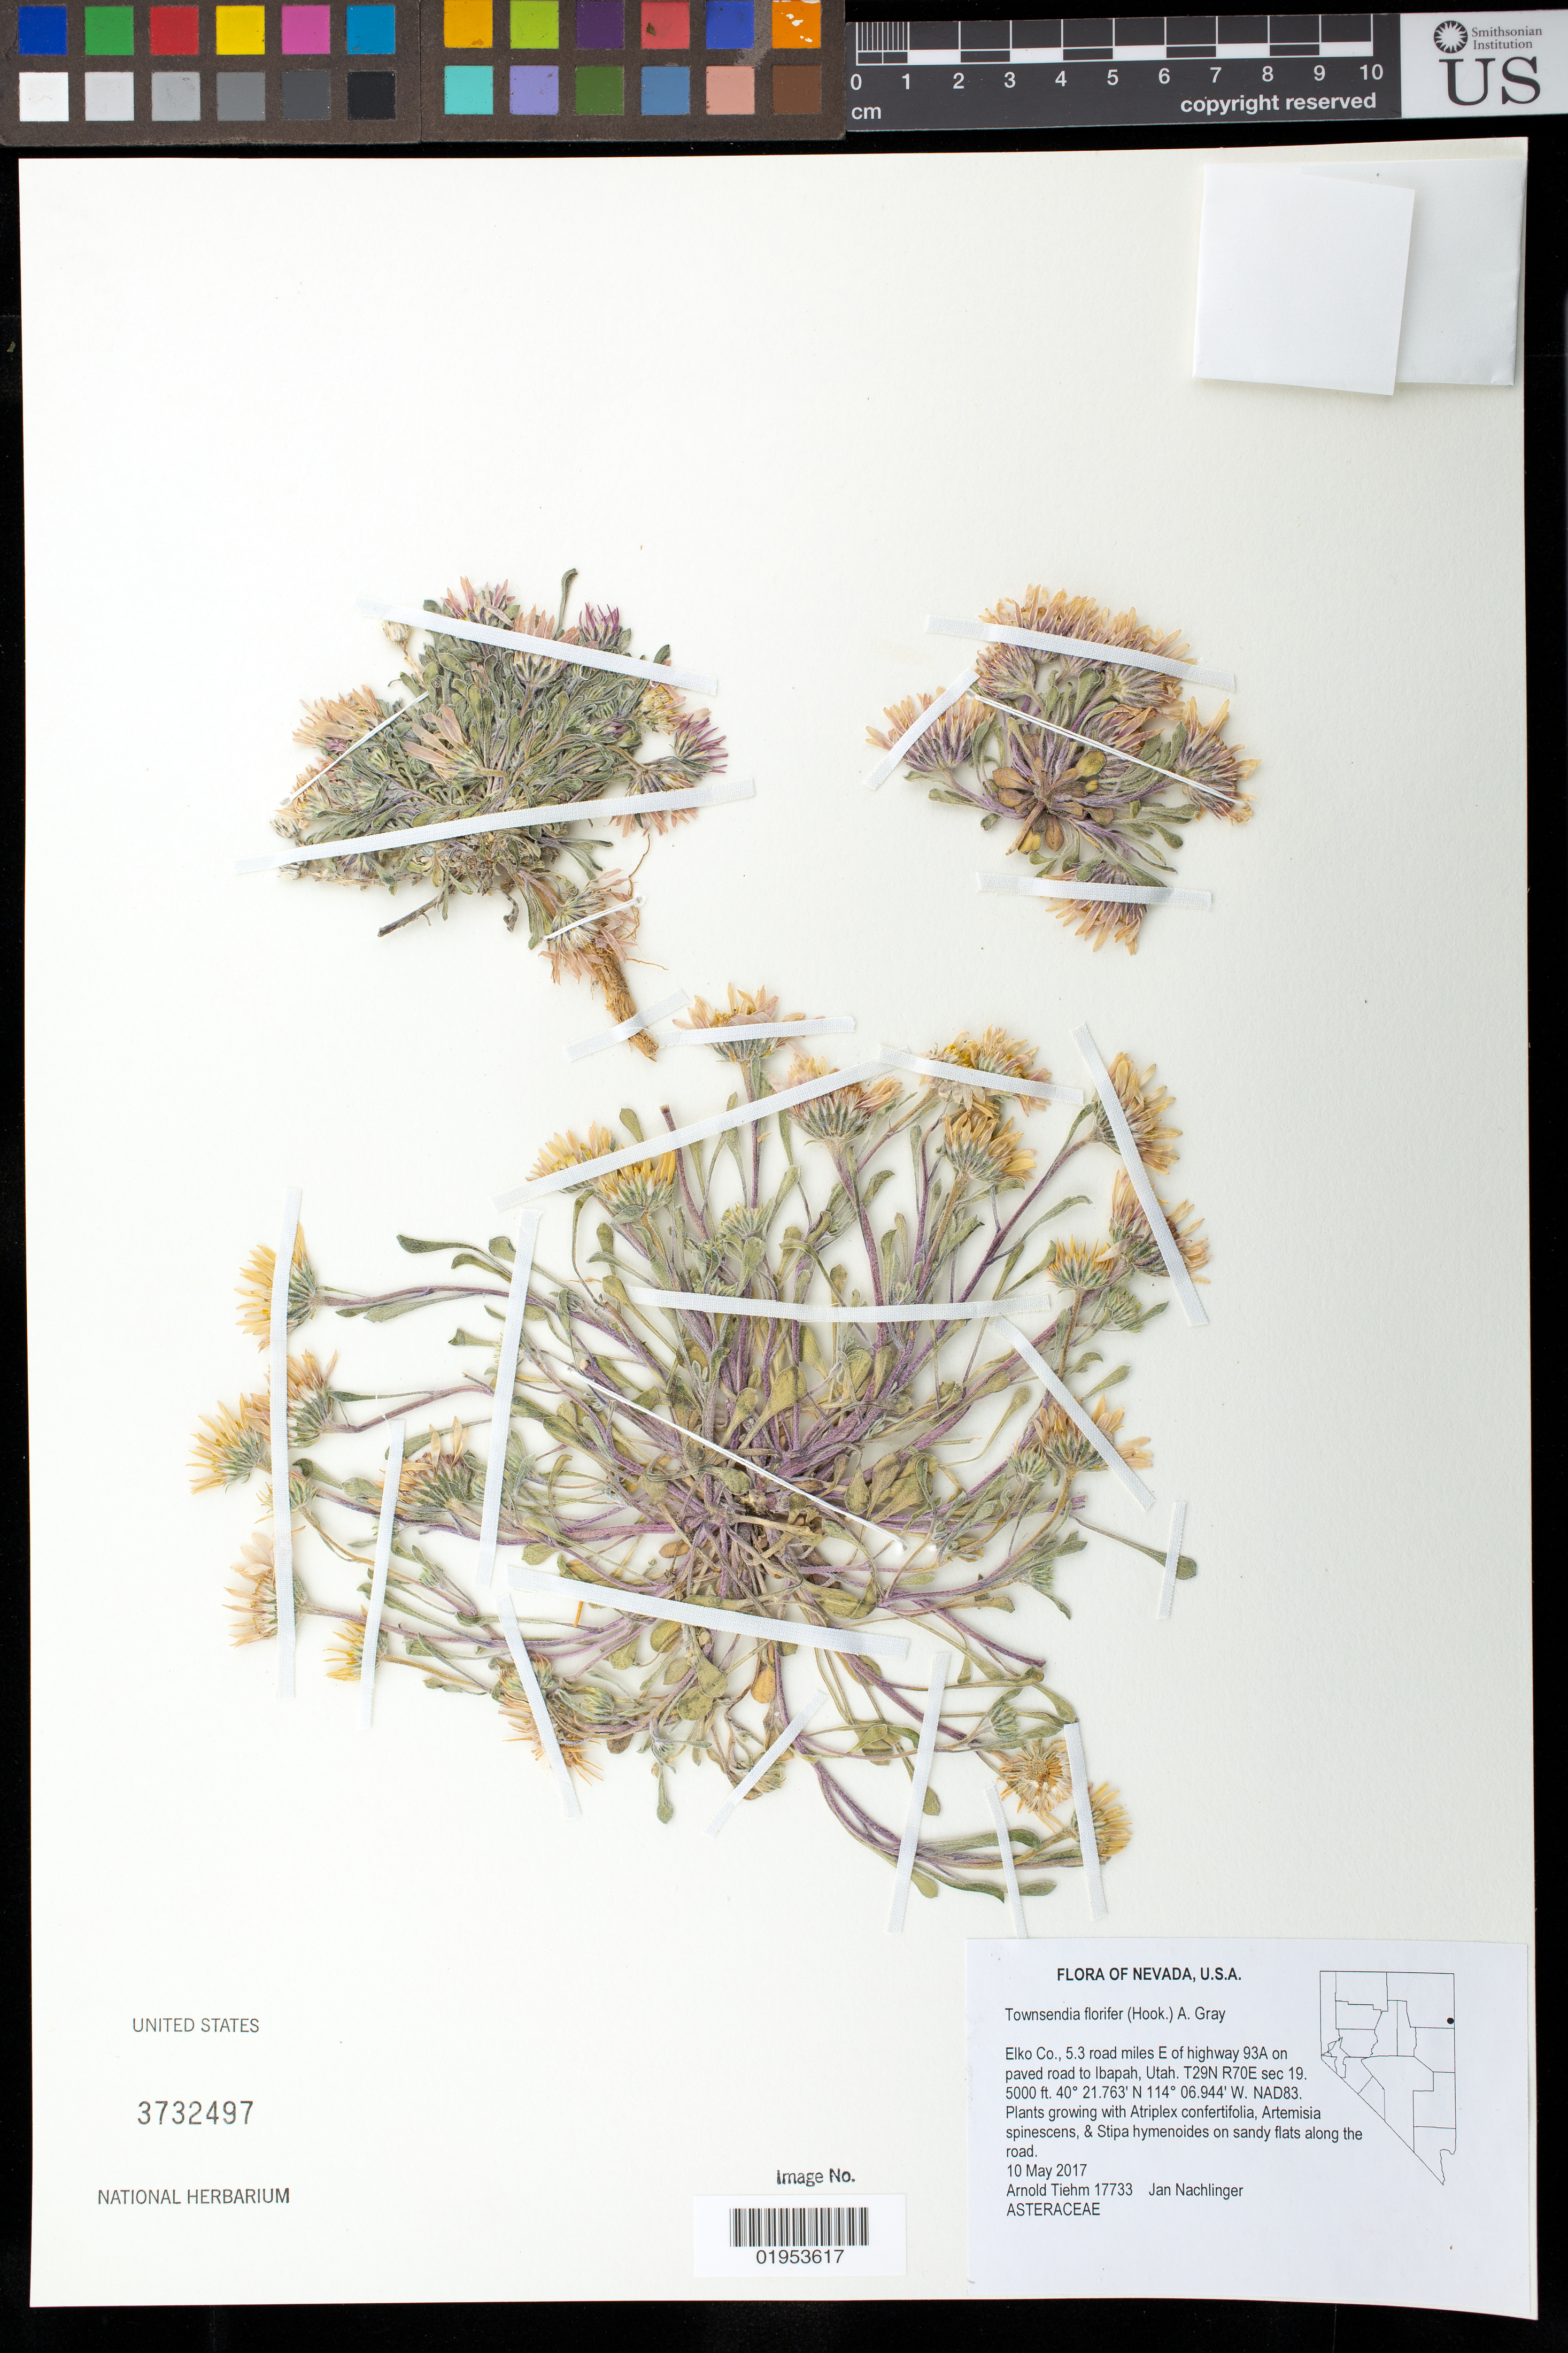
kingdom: Plantae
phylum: Tracheophyta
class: Magnoliopsida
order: Asterales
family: Asteraceae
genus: Townsendia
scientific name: Townsendia florifer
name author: (Hook.) A. Gray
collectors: A. Tiehm & J. Nachlinger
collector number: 17733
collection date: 2017-05-10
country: United States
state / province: Nevada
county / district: Elko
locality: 5.3 road miles E of highway 93A on paved road to Ibapah, Utah.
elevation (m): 1524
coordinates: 40 21.763 N, 114 06.944 W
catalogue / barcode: US 3732497